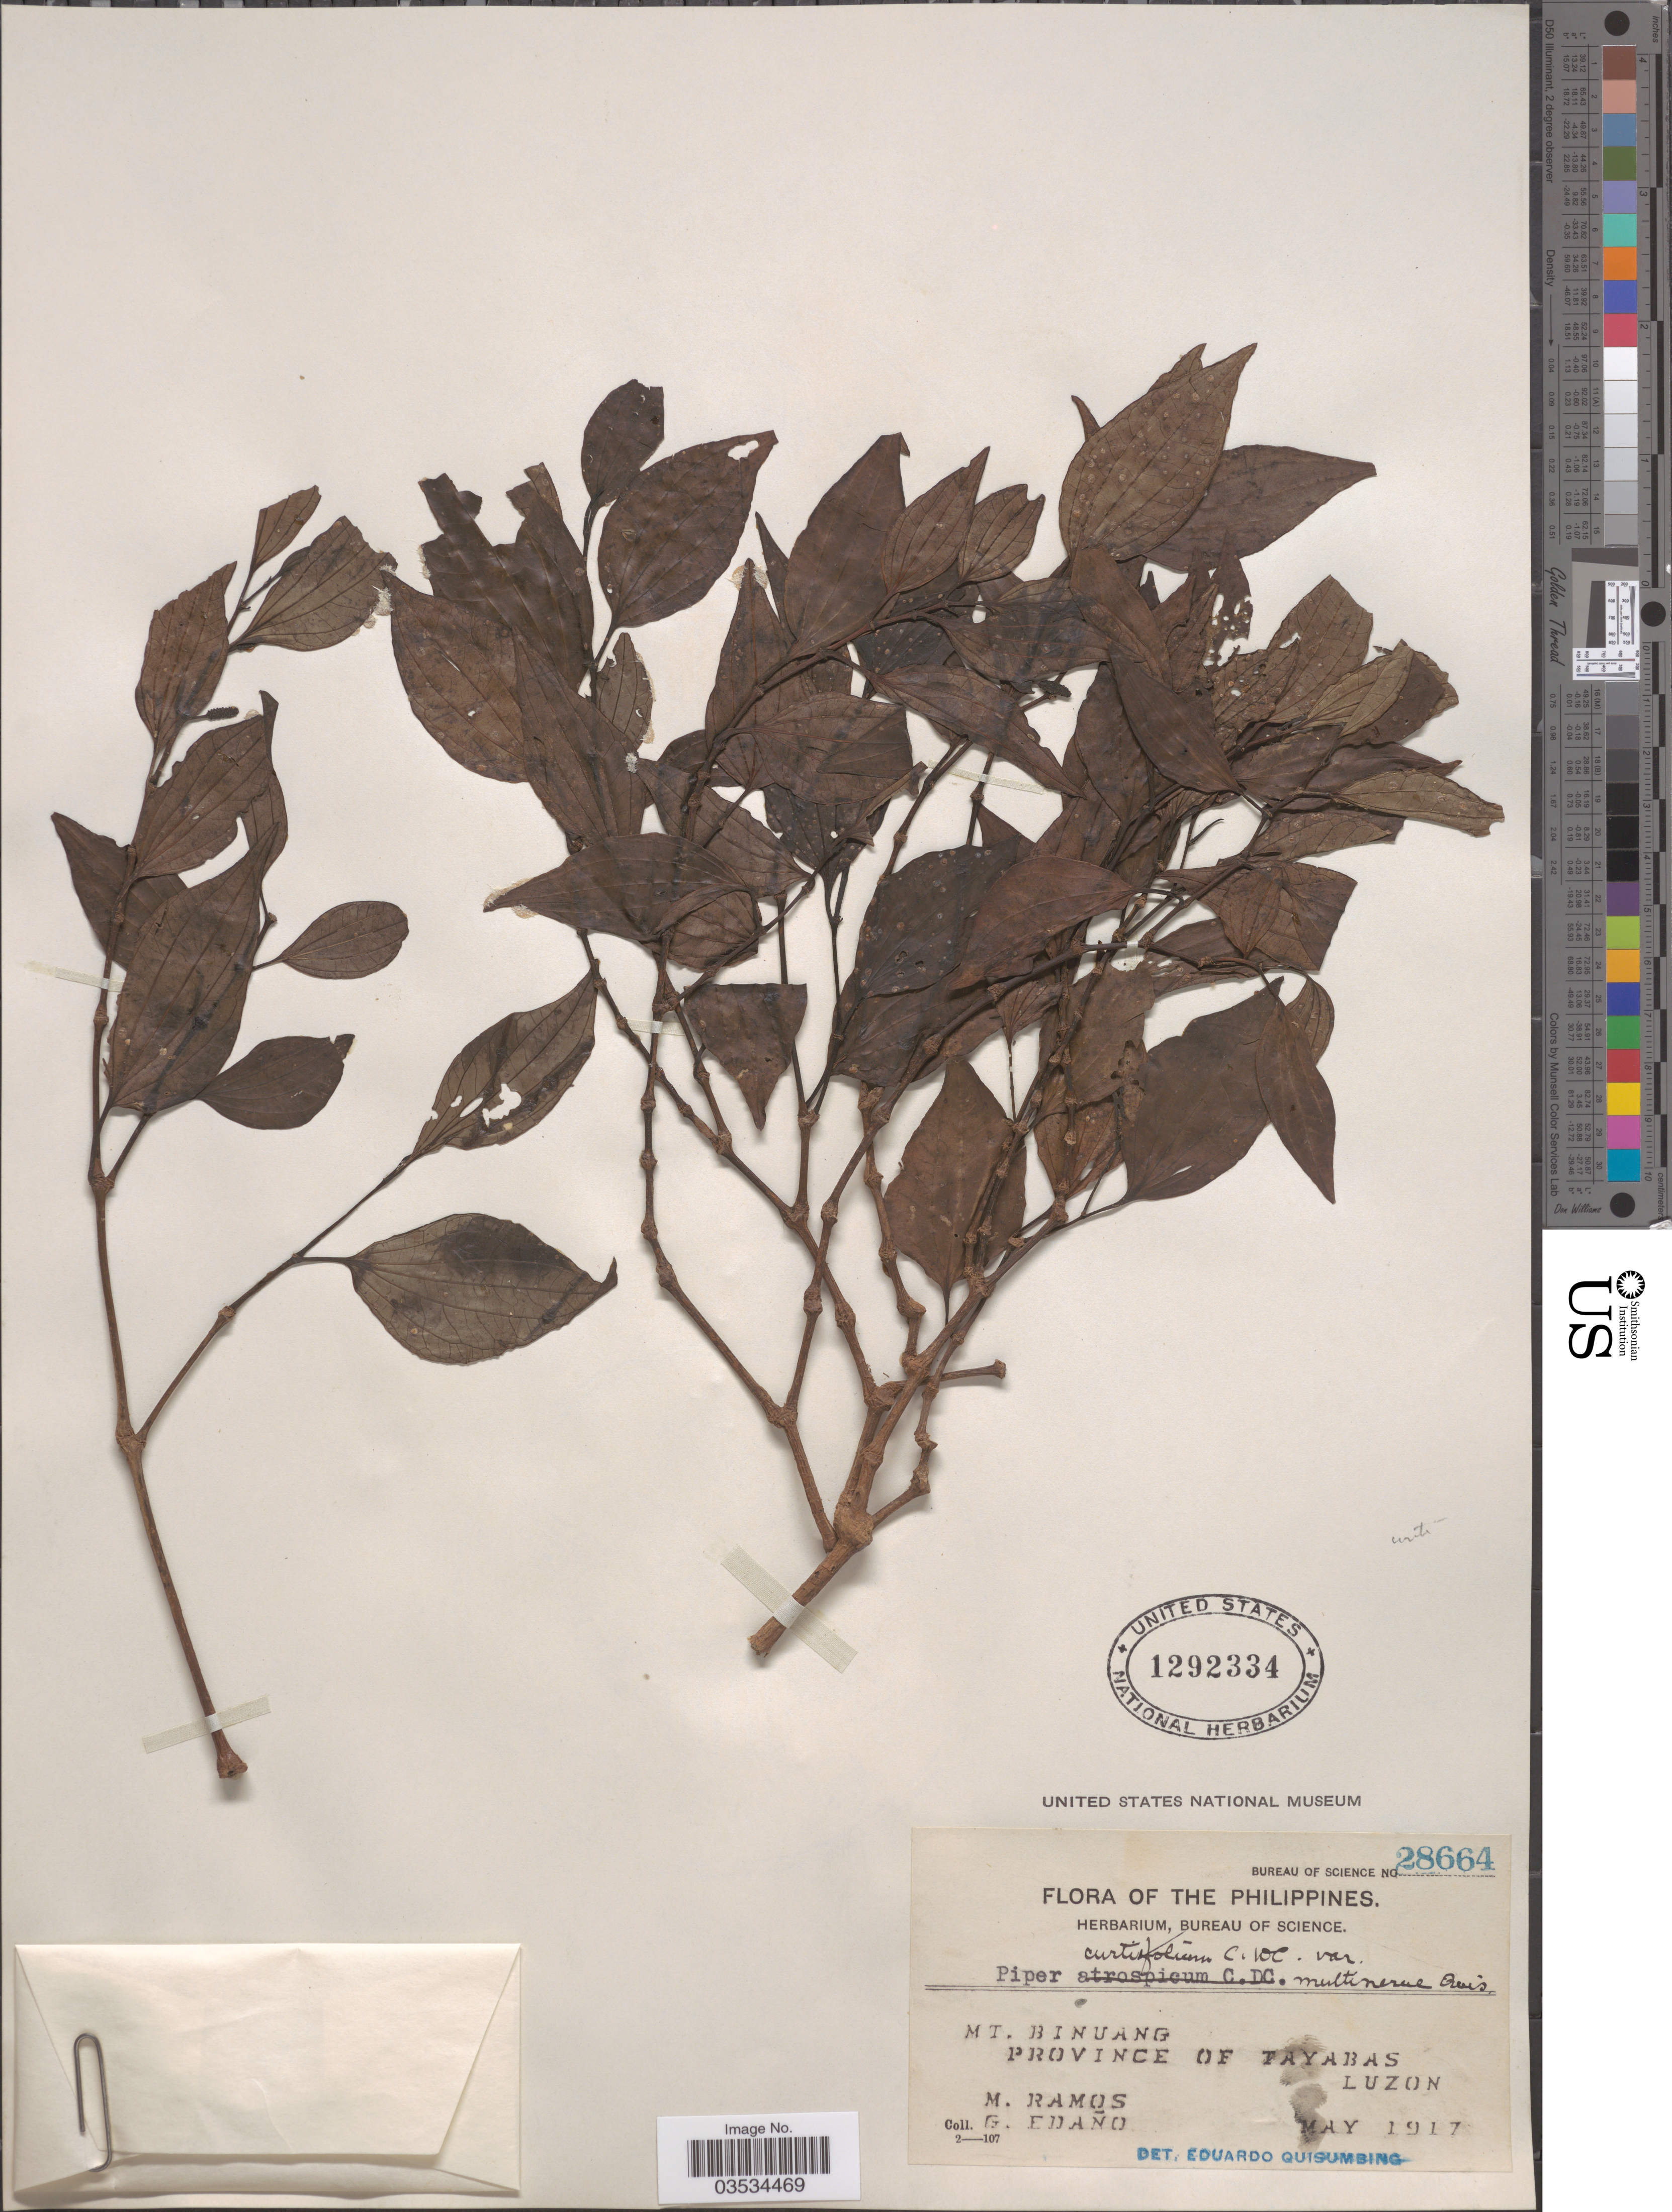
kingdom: Plantae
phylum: Tracheophyta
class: Magnoliopsida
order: Piperales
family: Piperaceae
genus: Piper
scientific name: Piper curtifolium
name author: C. DC.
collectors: M. Ramos & G. Edaño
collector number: Bureau of Science 28664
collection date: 1917-05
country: Philippines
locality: Mt. Binuang. Province of Tayabas. Luzon.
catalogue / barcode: US 1292334